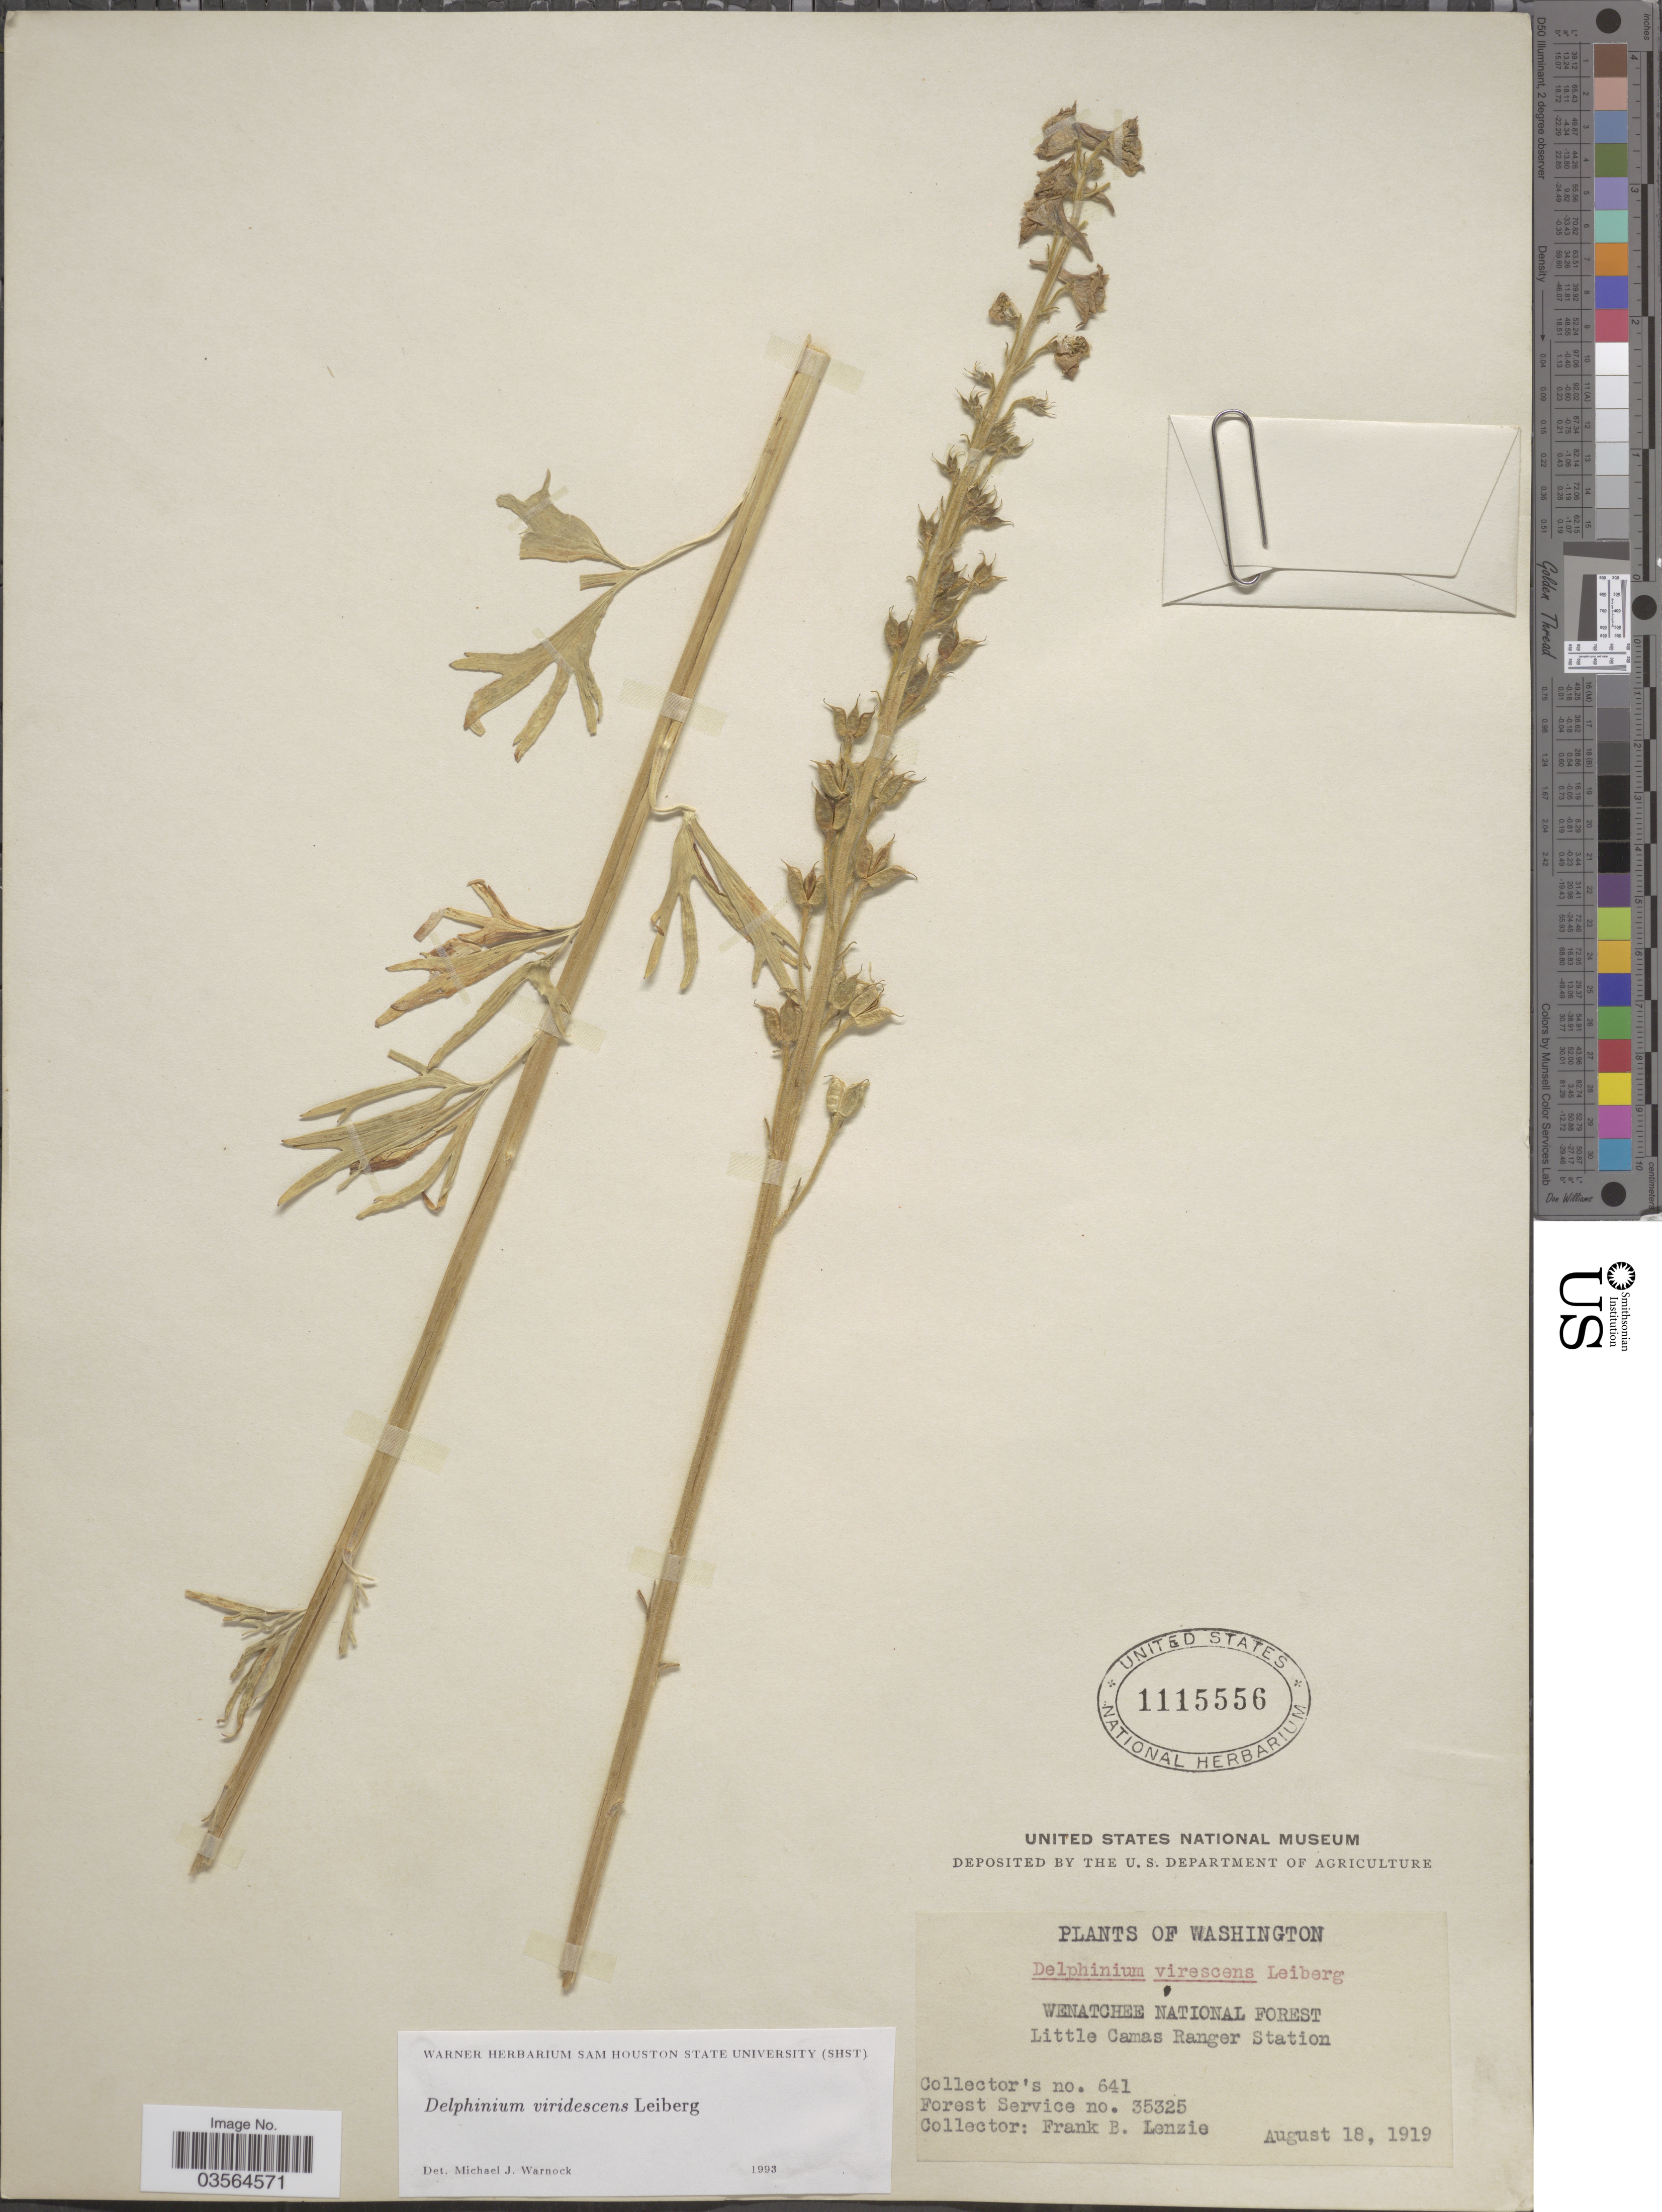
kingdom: Plantae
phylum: Tracheophyta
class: Magnoliopsida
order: Ranunculales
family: Ranunculaceae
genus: Delphinium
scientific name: Delphinium viridescens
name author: Leiberg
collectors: F. B. Lenzie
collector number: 641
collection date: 1919-08-18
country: United States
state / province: Washington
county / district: Chelan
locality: Wenatchee National Forest. Little Camas Ranger Station.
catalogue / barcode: US 1115556